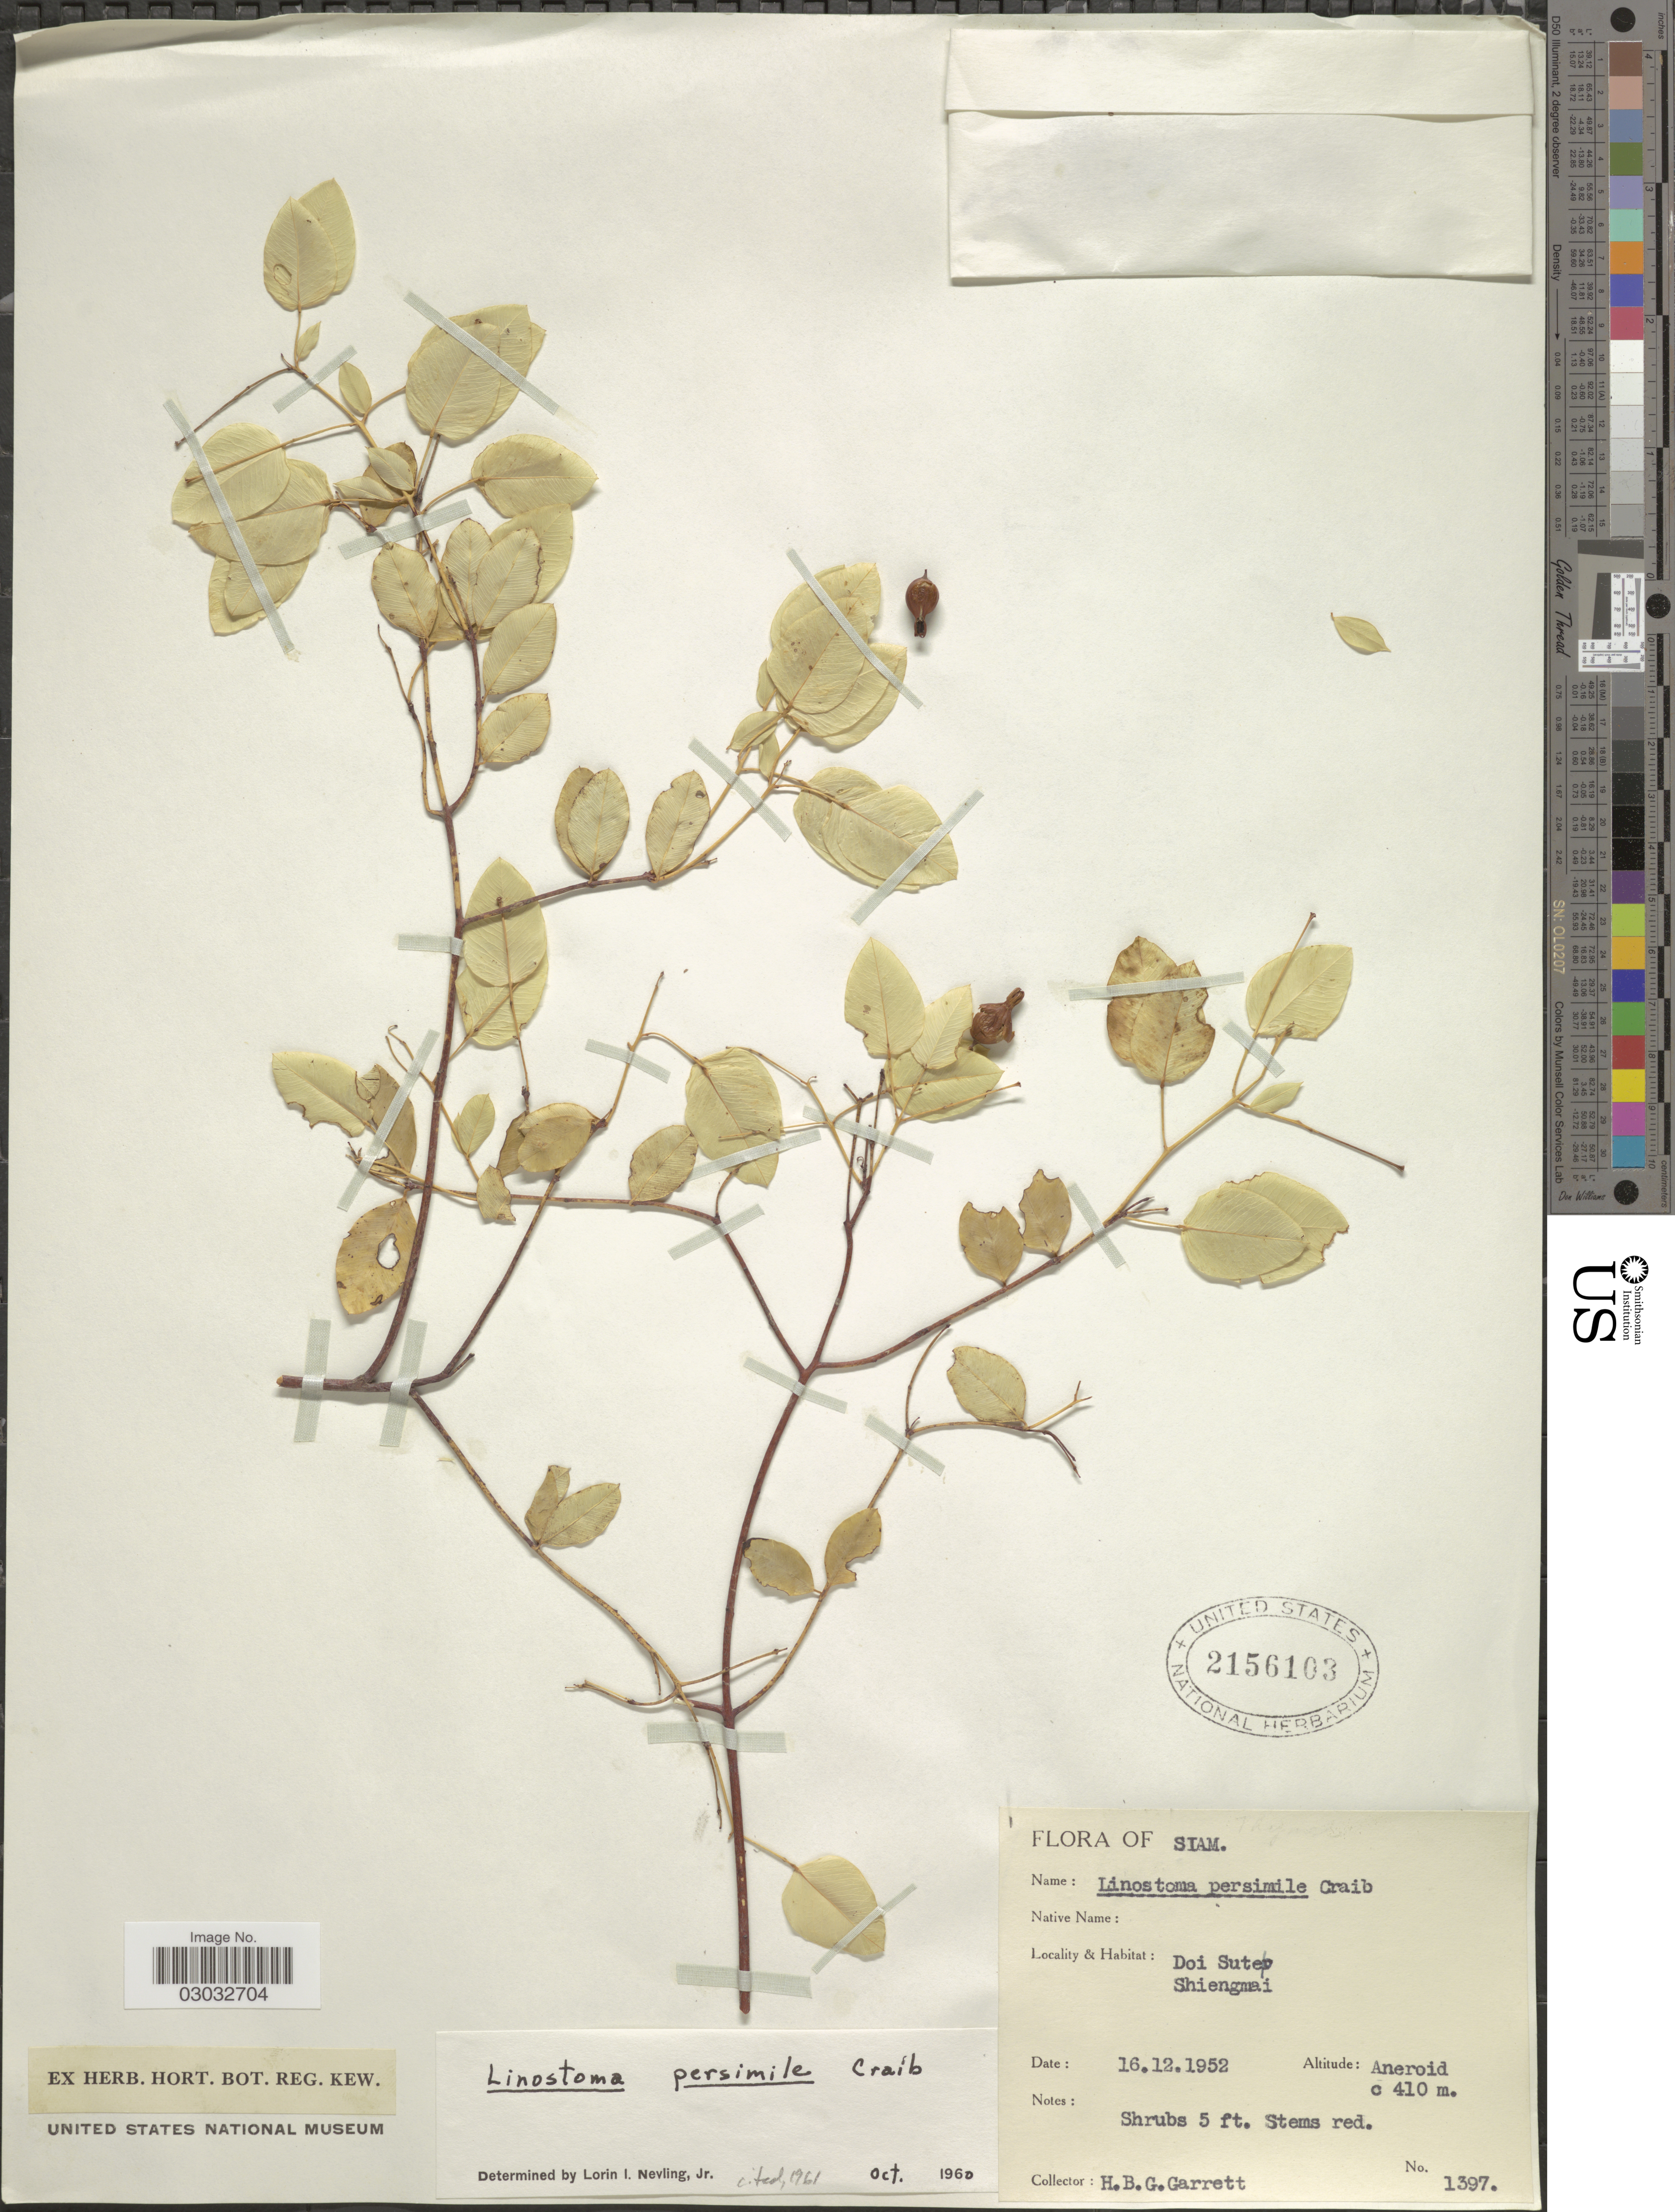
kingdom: Plantae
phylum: Tracheophyta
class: Magnoliopsida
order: Malvales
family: Thymelaeaceae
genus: Linostoma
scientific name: Linostoma persimile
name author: Craib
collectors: H. Garrett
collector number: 1397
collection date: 1952-12-16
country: Thailand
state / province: Chiang Mai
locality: Siam. Doi Sutep. Shiengmai.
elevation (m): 410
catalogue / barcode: US 2156103